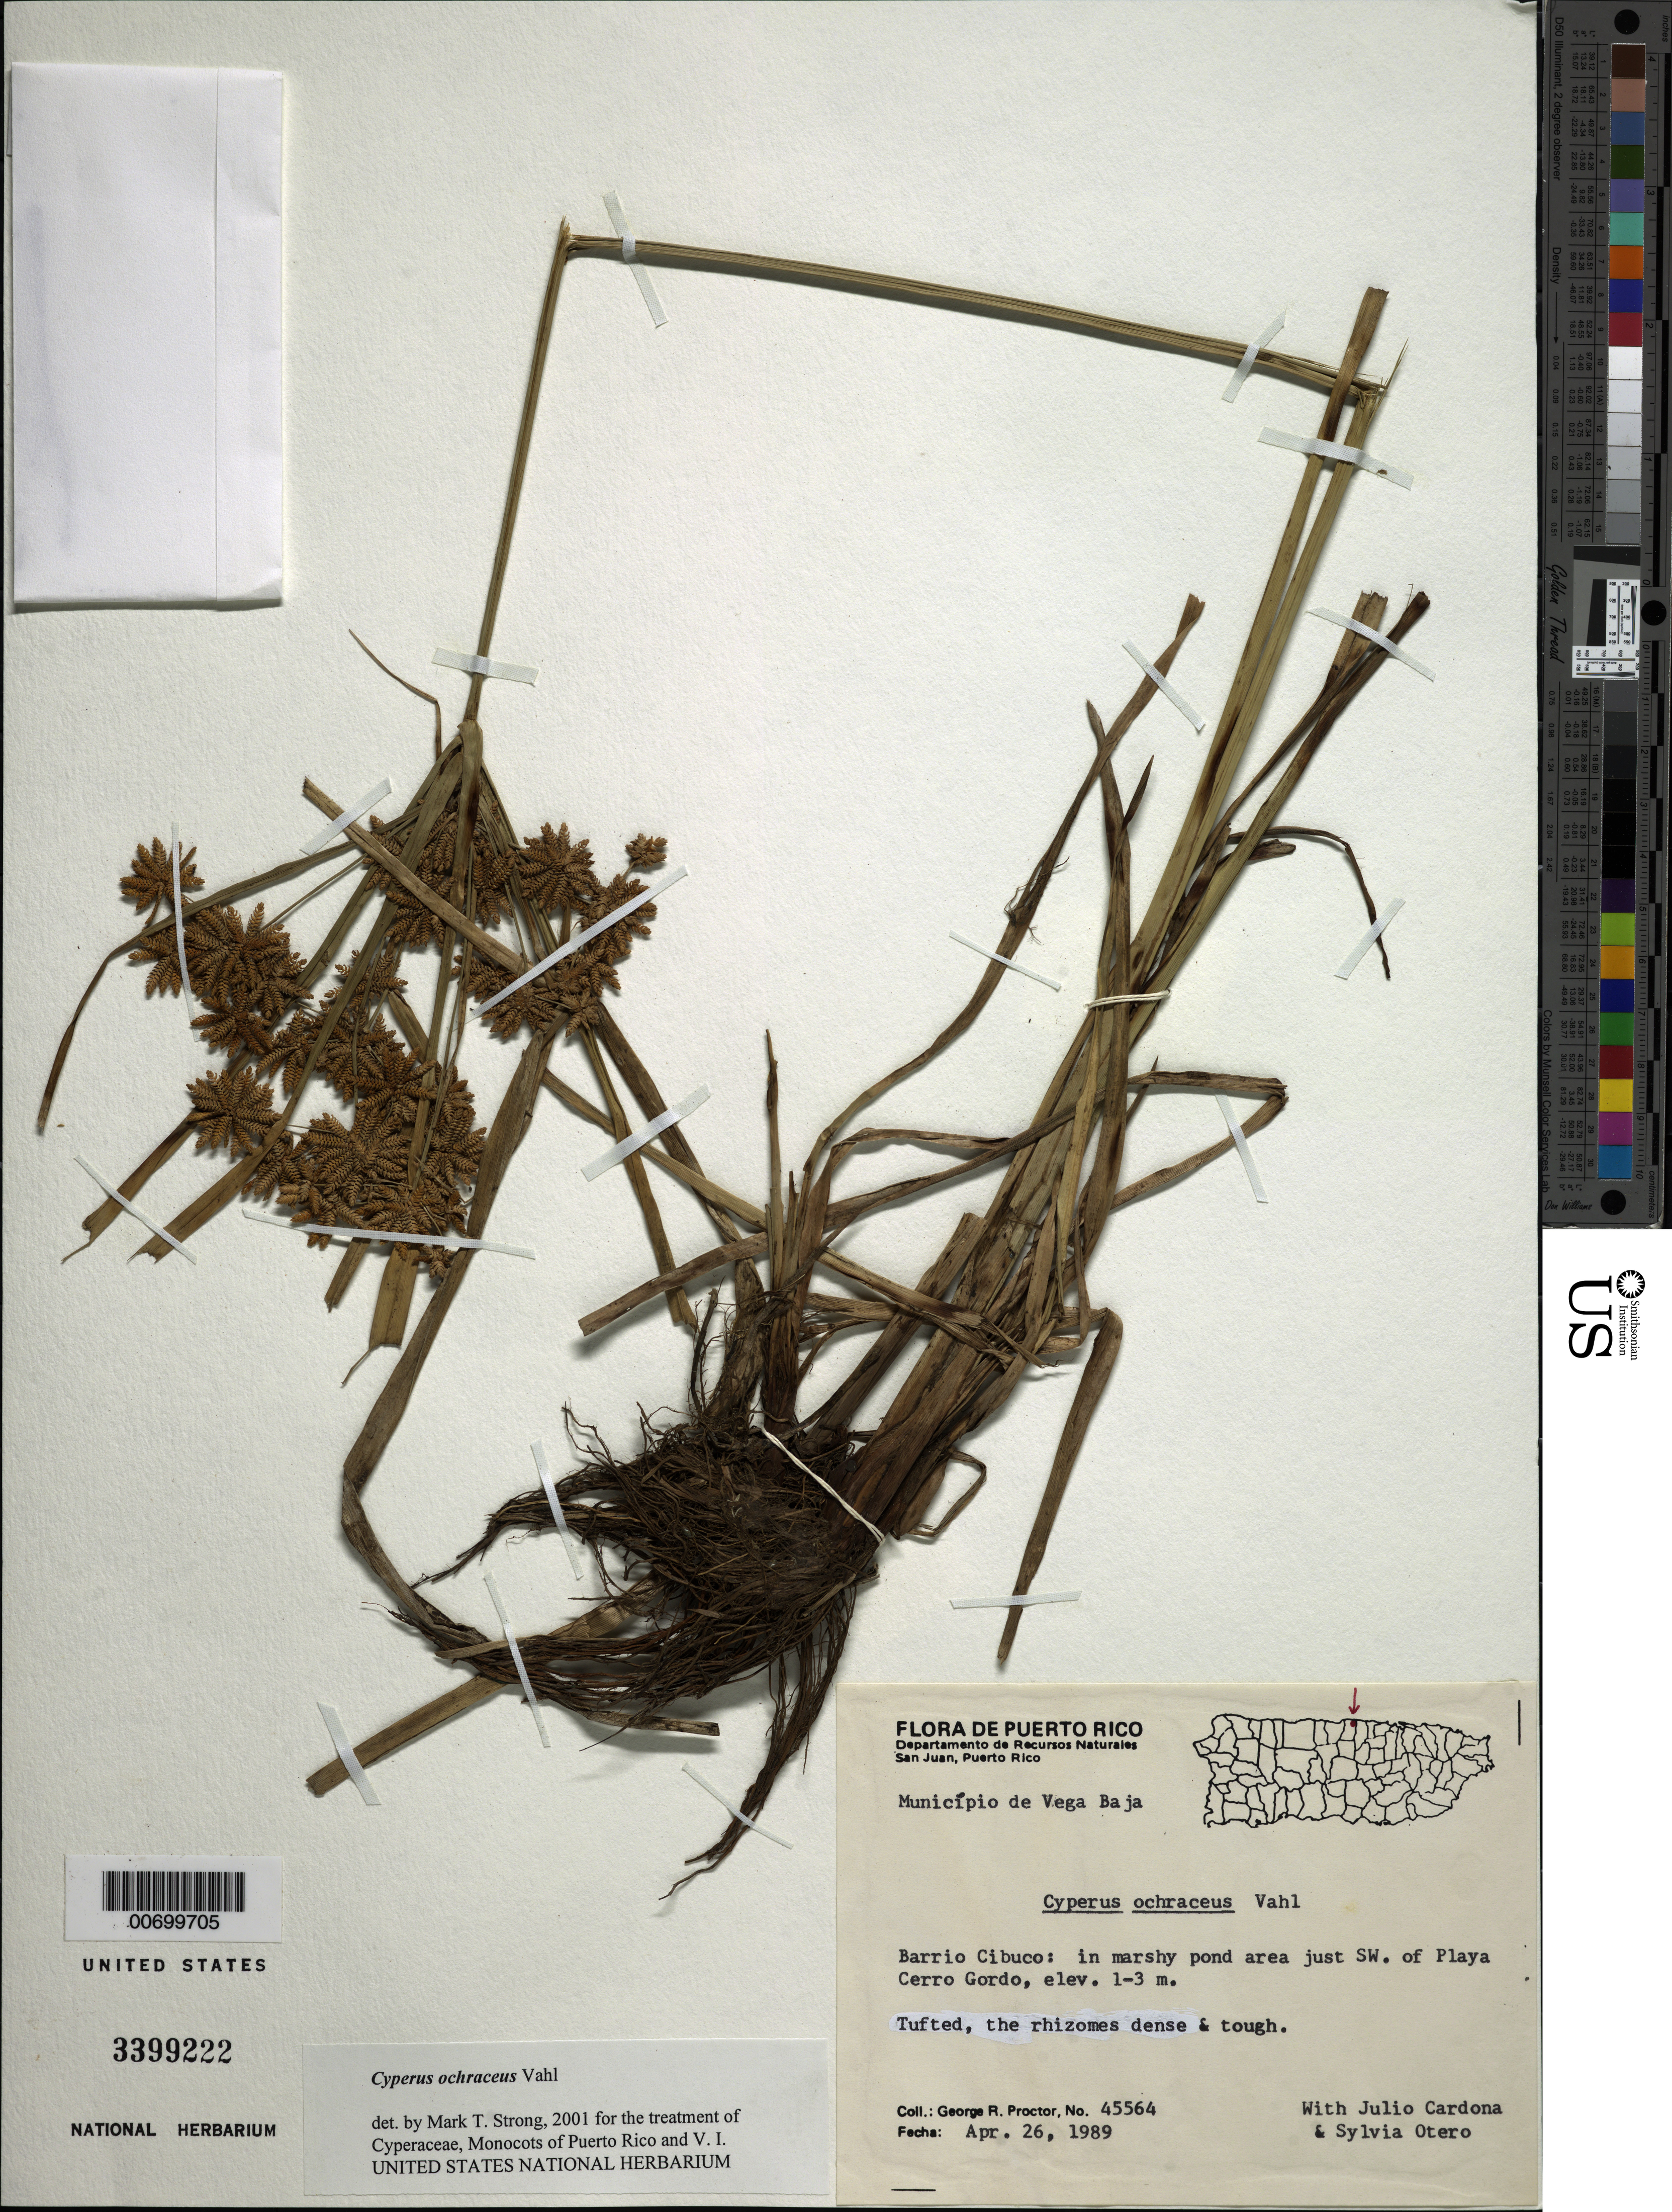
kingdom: Plantae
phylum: Tracheophyta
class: Liliopsida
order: Poales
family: Cyperaceae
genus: Cyperus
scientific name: Cyperus ochraceus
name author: Vahl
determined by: Strong, M. T., (US), Smithsonian Institution - National Museum of Natural History (UNITED STATES)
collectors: G. R. Proctor, J. Cardona & S. Otero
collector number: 45564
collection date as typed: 26 Apr 1989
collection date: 1989-04-26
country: Puerto Rico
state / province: Vega Baja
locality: Vega Baja: Barrio Cibuco, just SW of Playa Cerro Gordo.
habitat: In marshy pond area.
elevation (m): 1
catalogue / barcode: US 3399222